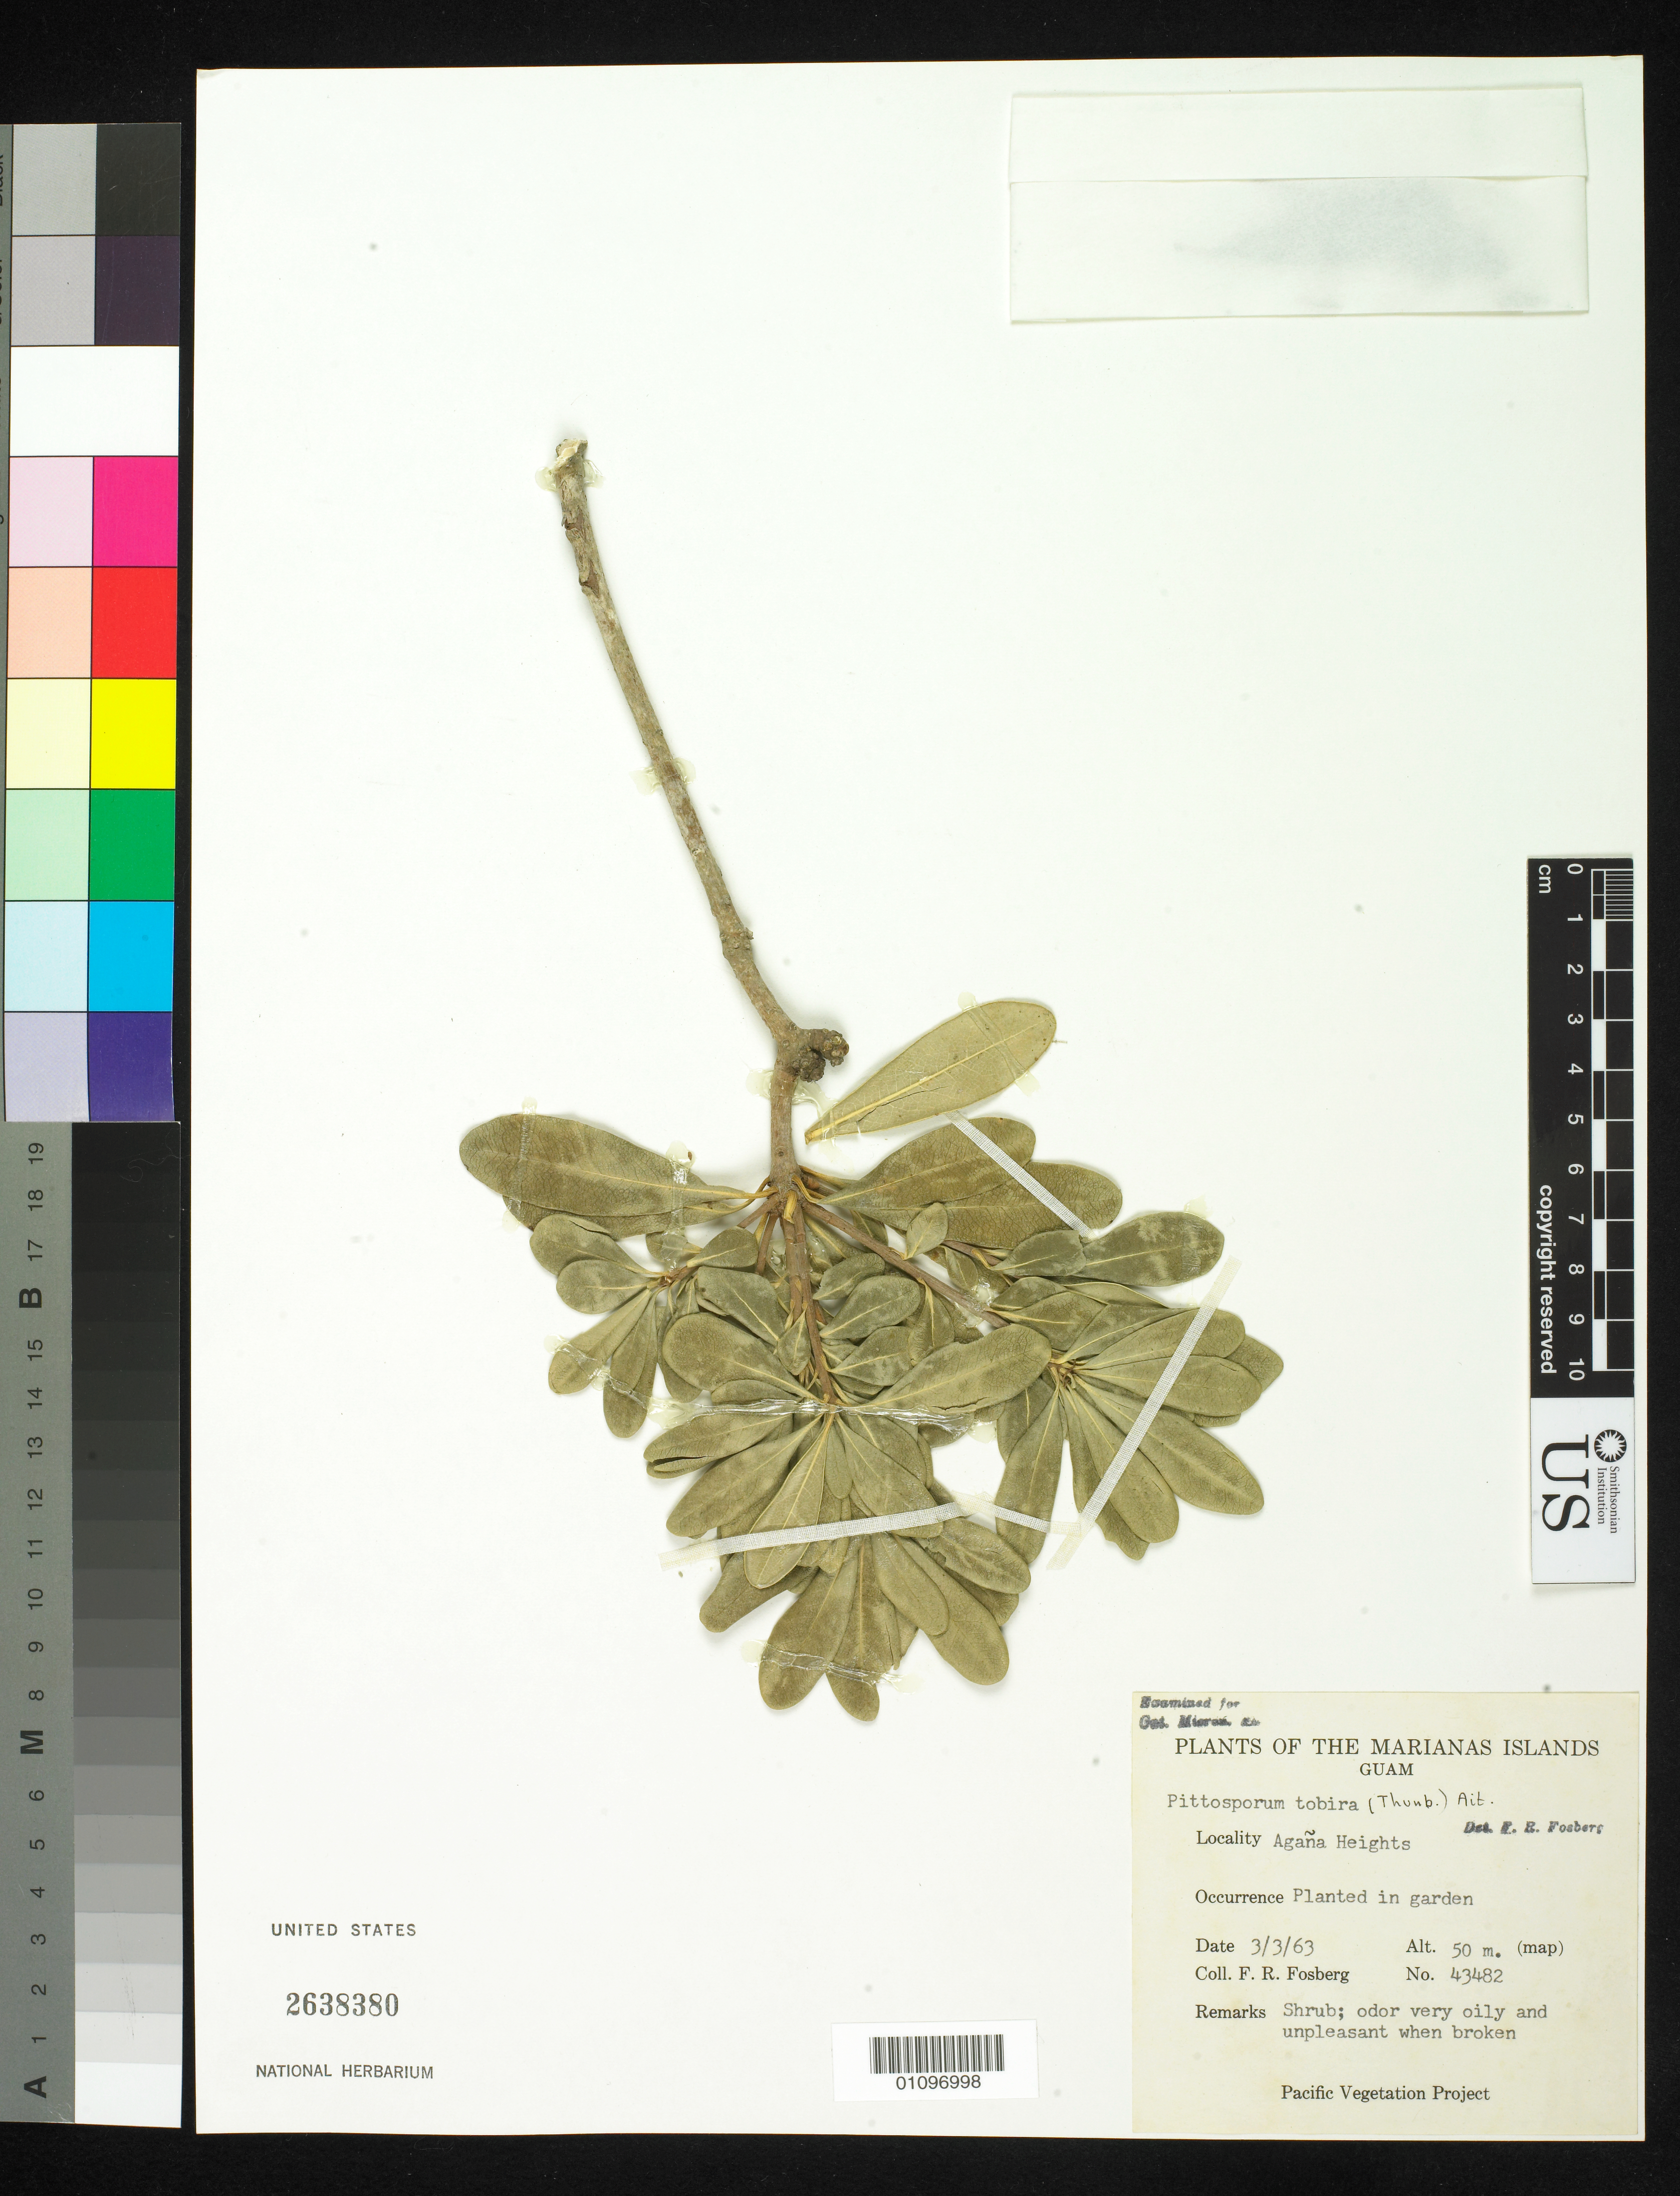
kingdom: Plantae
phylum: Tracheophyta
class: Magnoliopsida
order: Apiales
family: Pittosporaceae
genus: Pittosporum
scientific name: Pittosporum tobira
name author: (Thunb.) W.T. Aiton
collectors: F. R. Fosberg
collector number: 43482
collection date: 1963-03-03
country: Guam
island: Guam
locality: Agana Heights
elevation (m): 50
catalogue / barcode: US 2638380